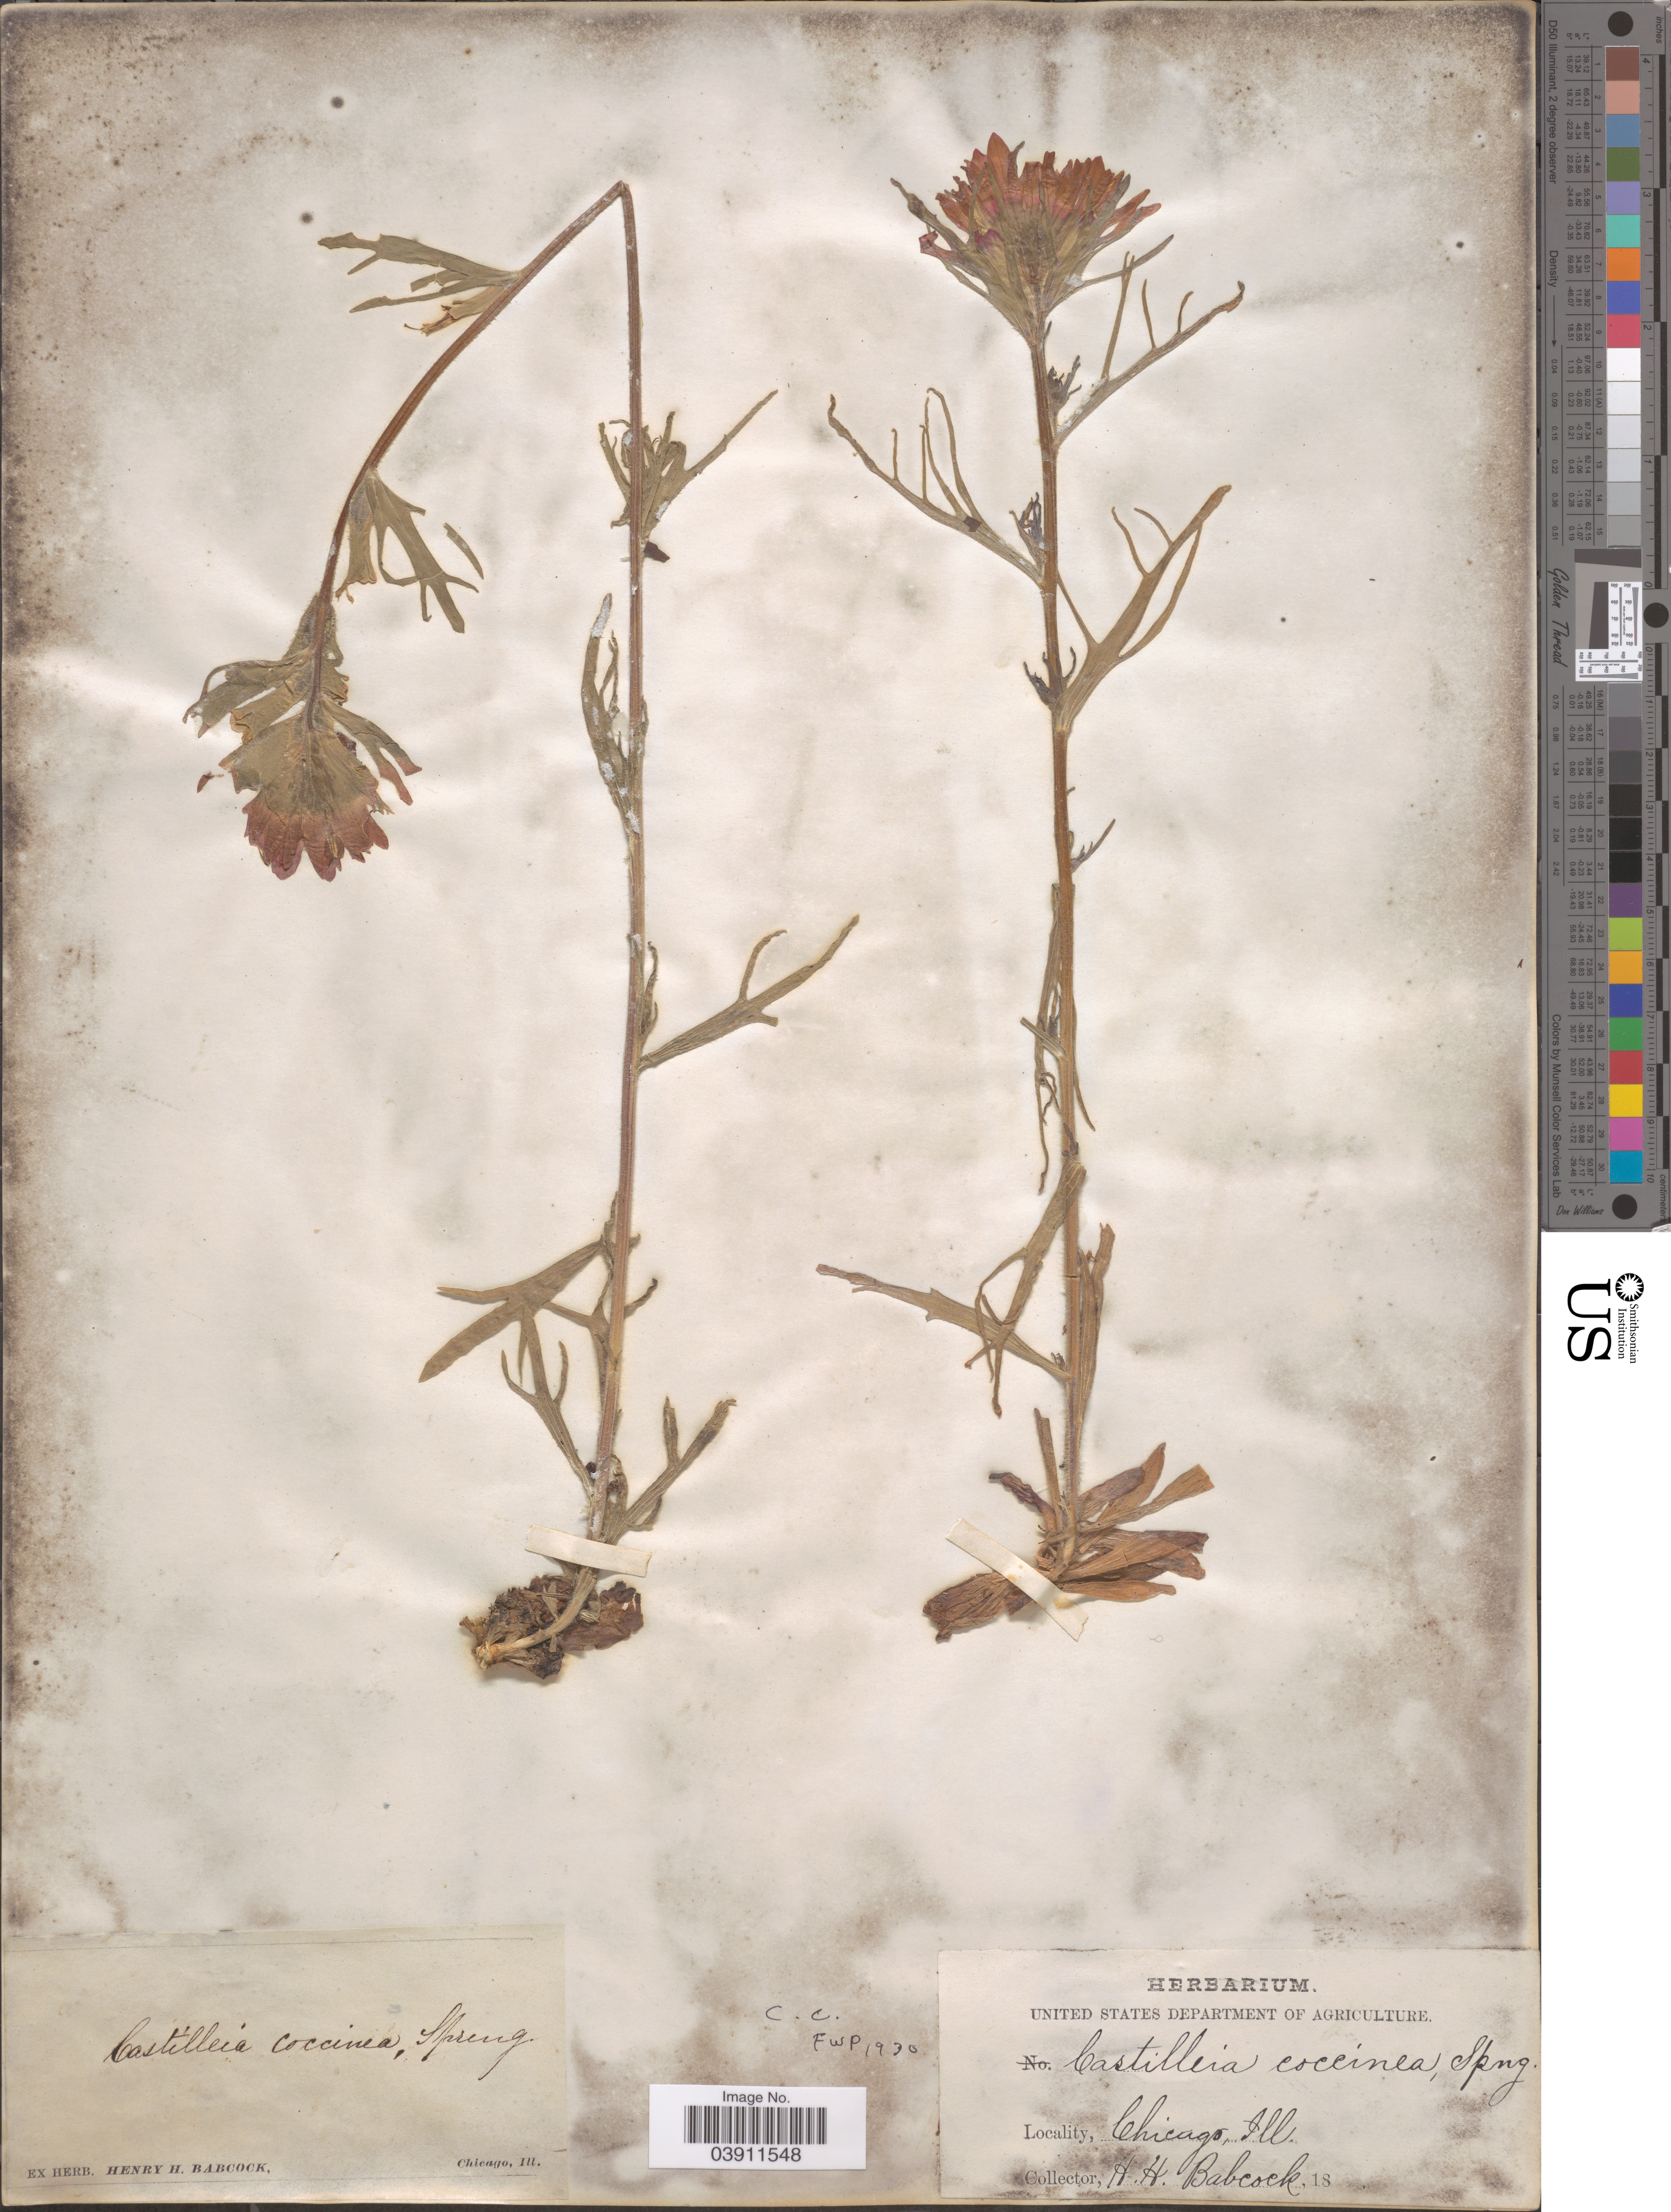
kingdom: Plantae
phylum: Tracheophyta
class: Magnoliopsida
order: Lamiales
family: Orobanchaceae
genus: Castilleja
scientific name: Castilleja coccinea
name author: (L.) Spreng.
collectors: H. Babcock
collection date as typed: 18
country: United States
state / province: Illinois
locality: Chicago.